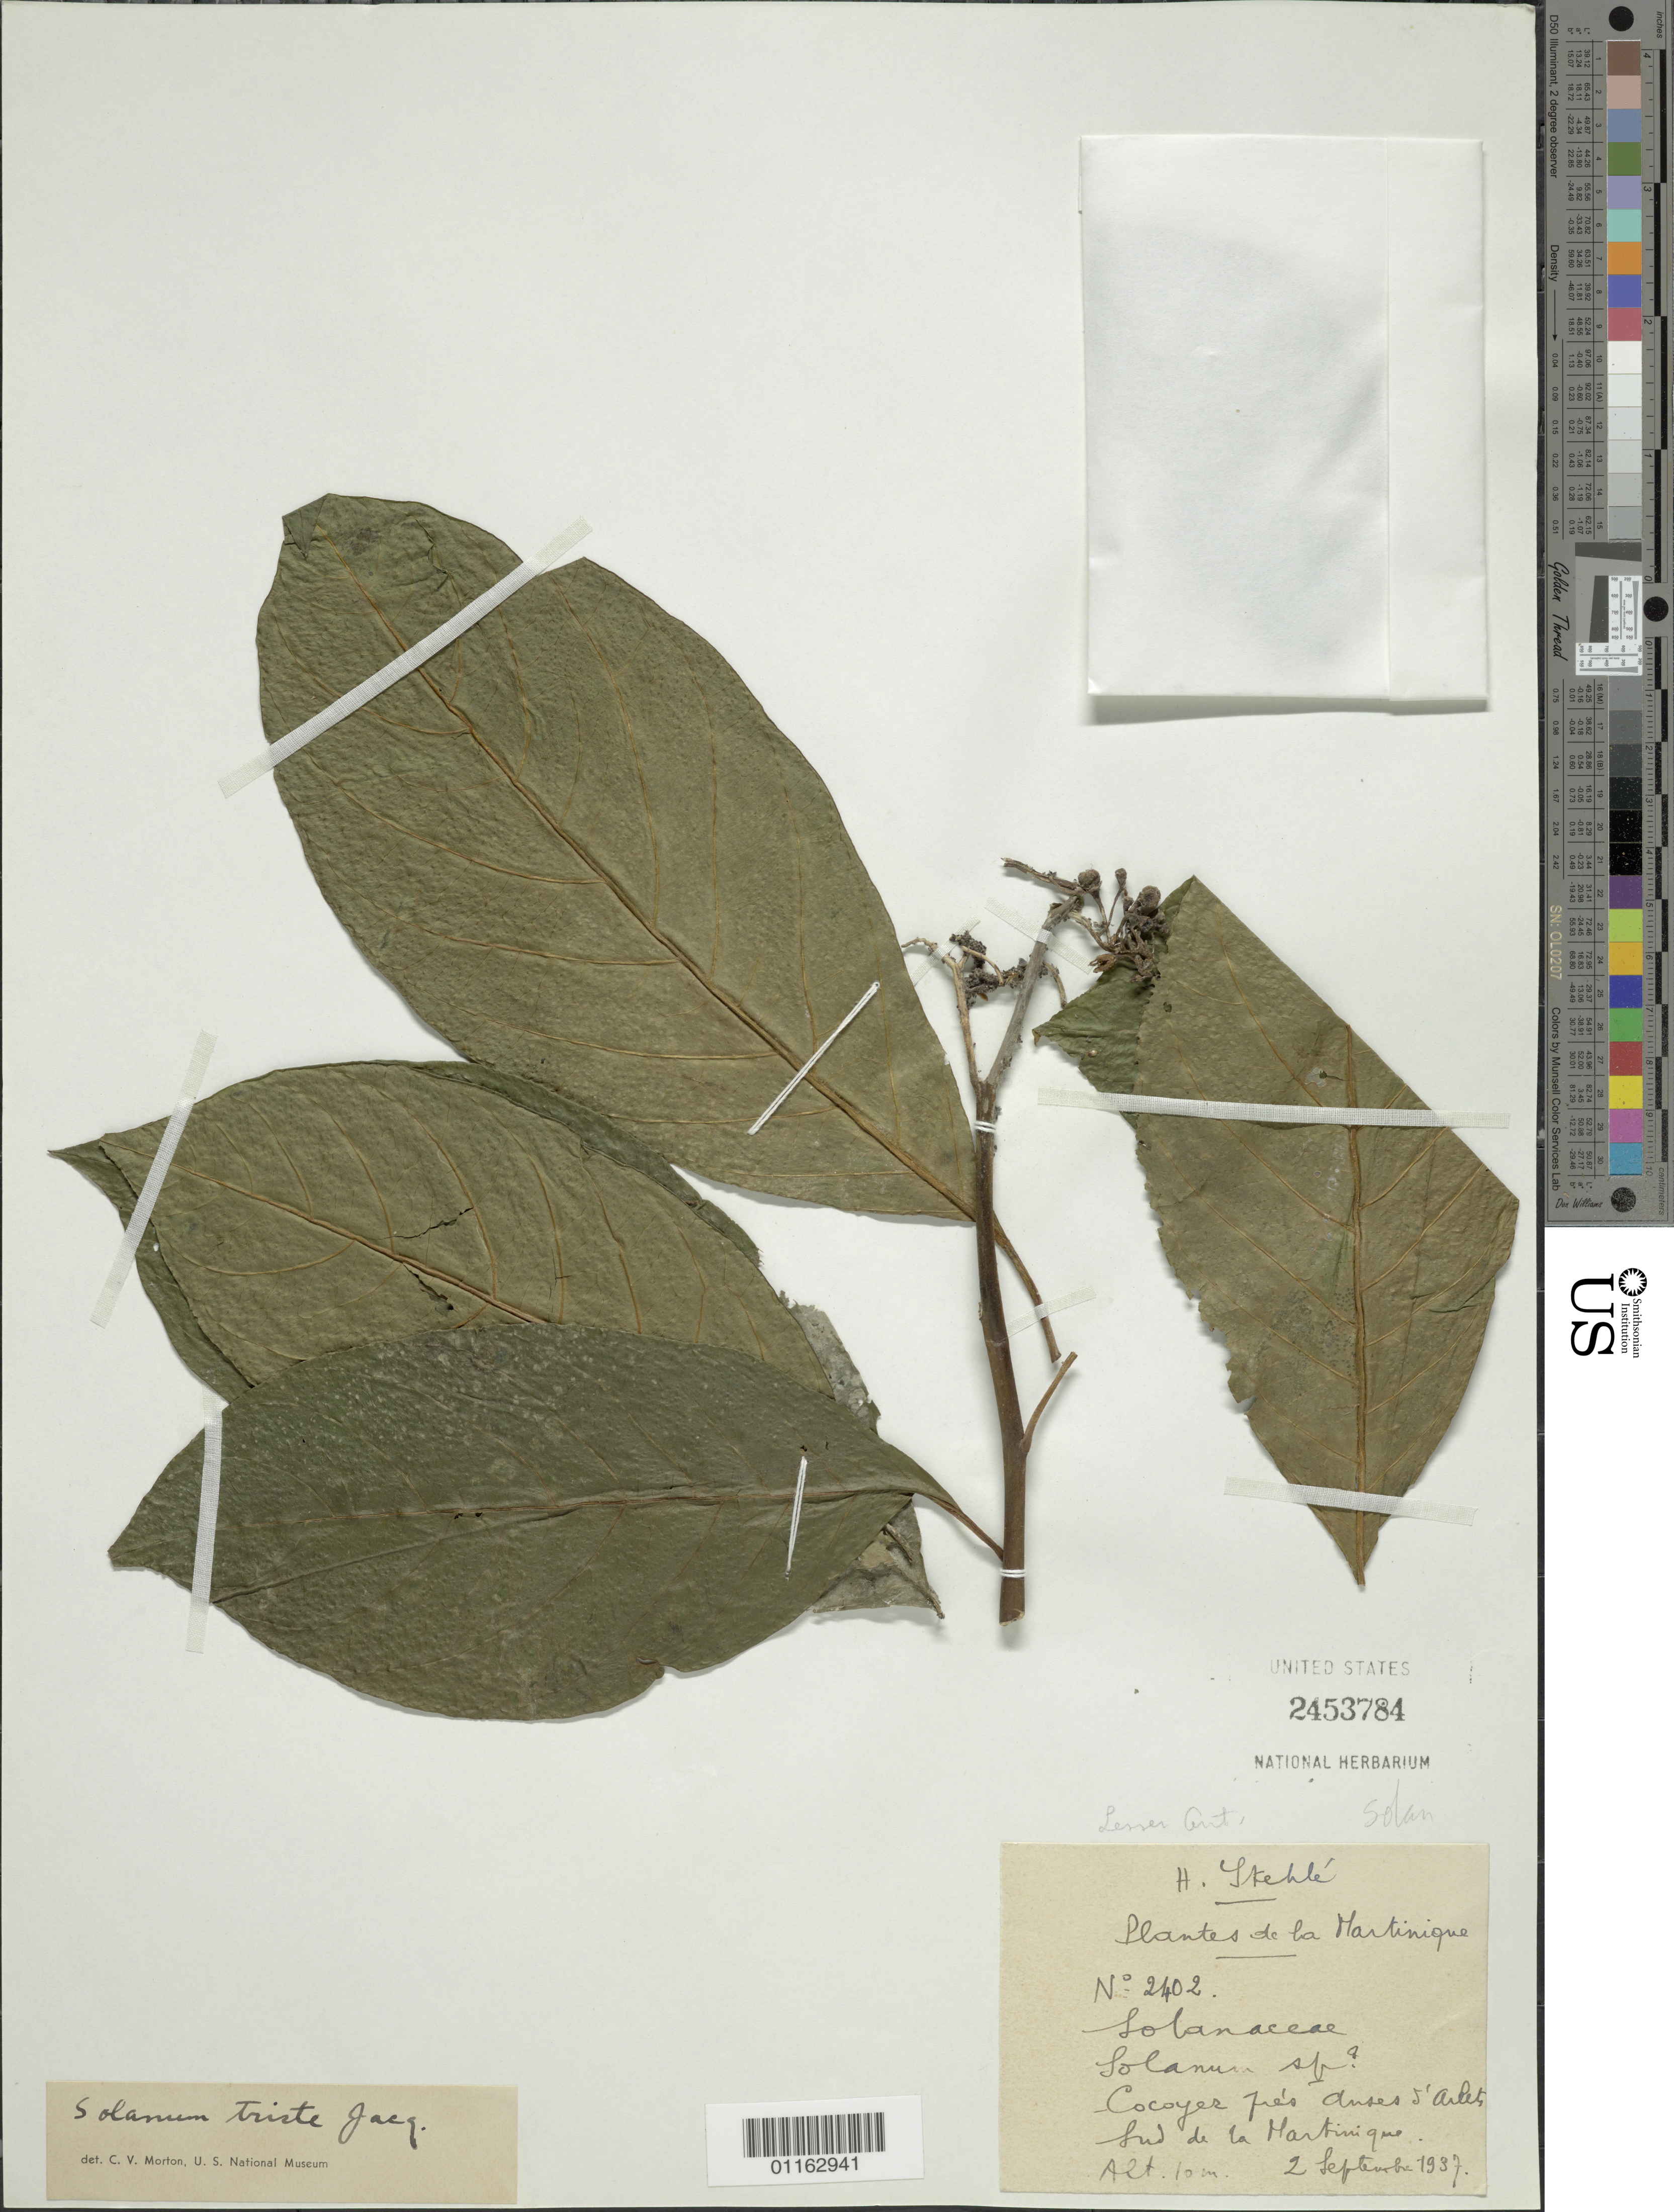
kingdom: Plantae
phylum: Tracheophyta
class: Magnoliopsida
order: Solanales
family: Solanaceae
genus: Solanum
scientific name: Solanum triste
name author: Jacq.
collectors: H. Stehlé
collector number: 2402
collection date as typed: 02 Sep 1937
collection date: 1937-09-02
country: Martinique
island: Martinique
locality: Cocoyer Pres Dnses s'arlet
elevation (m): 10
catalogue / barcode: US 2453784